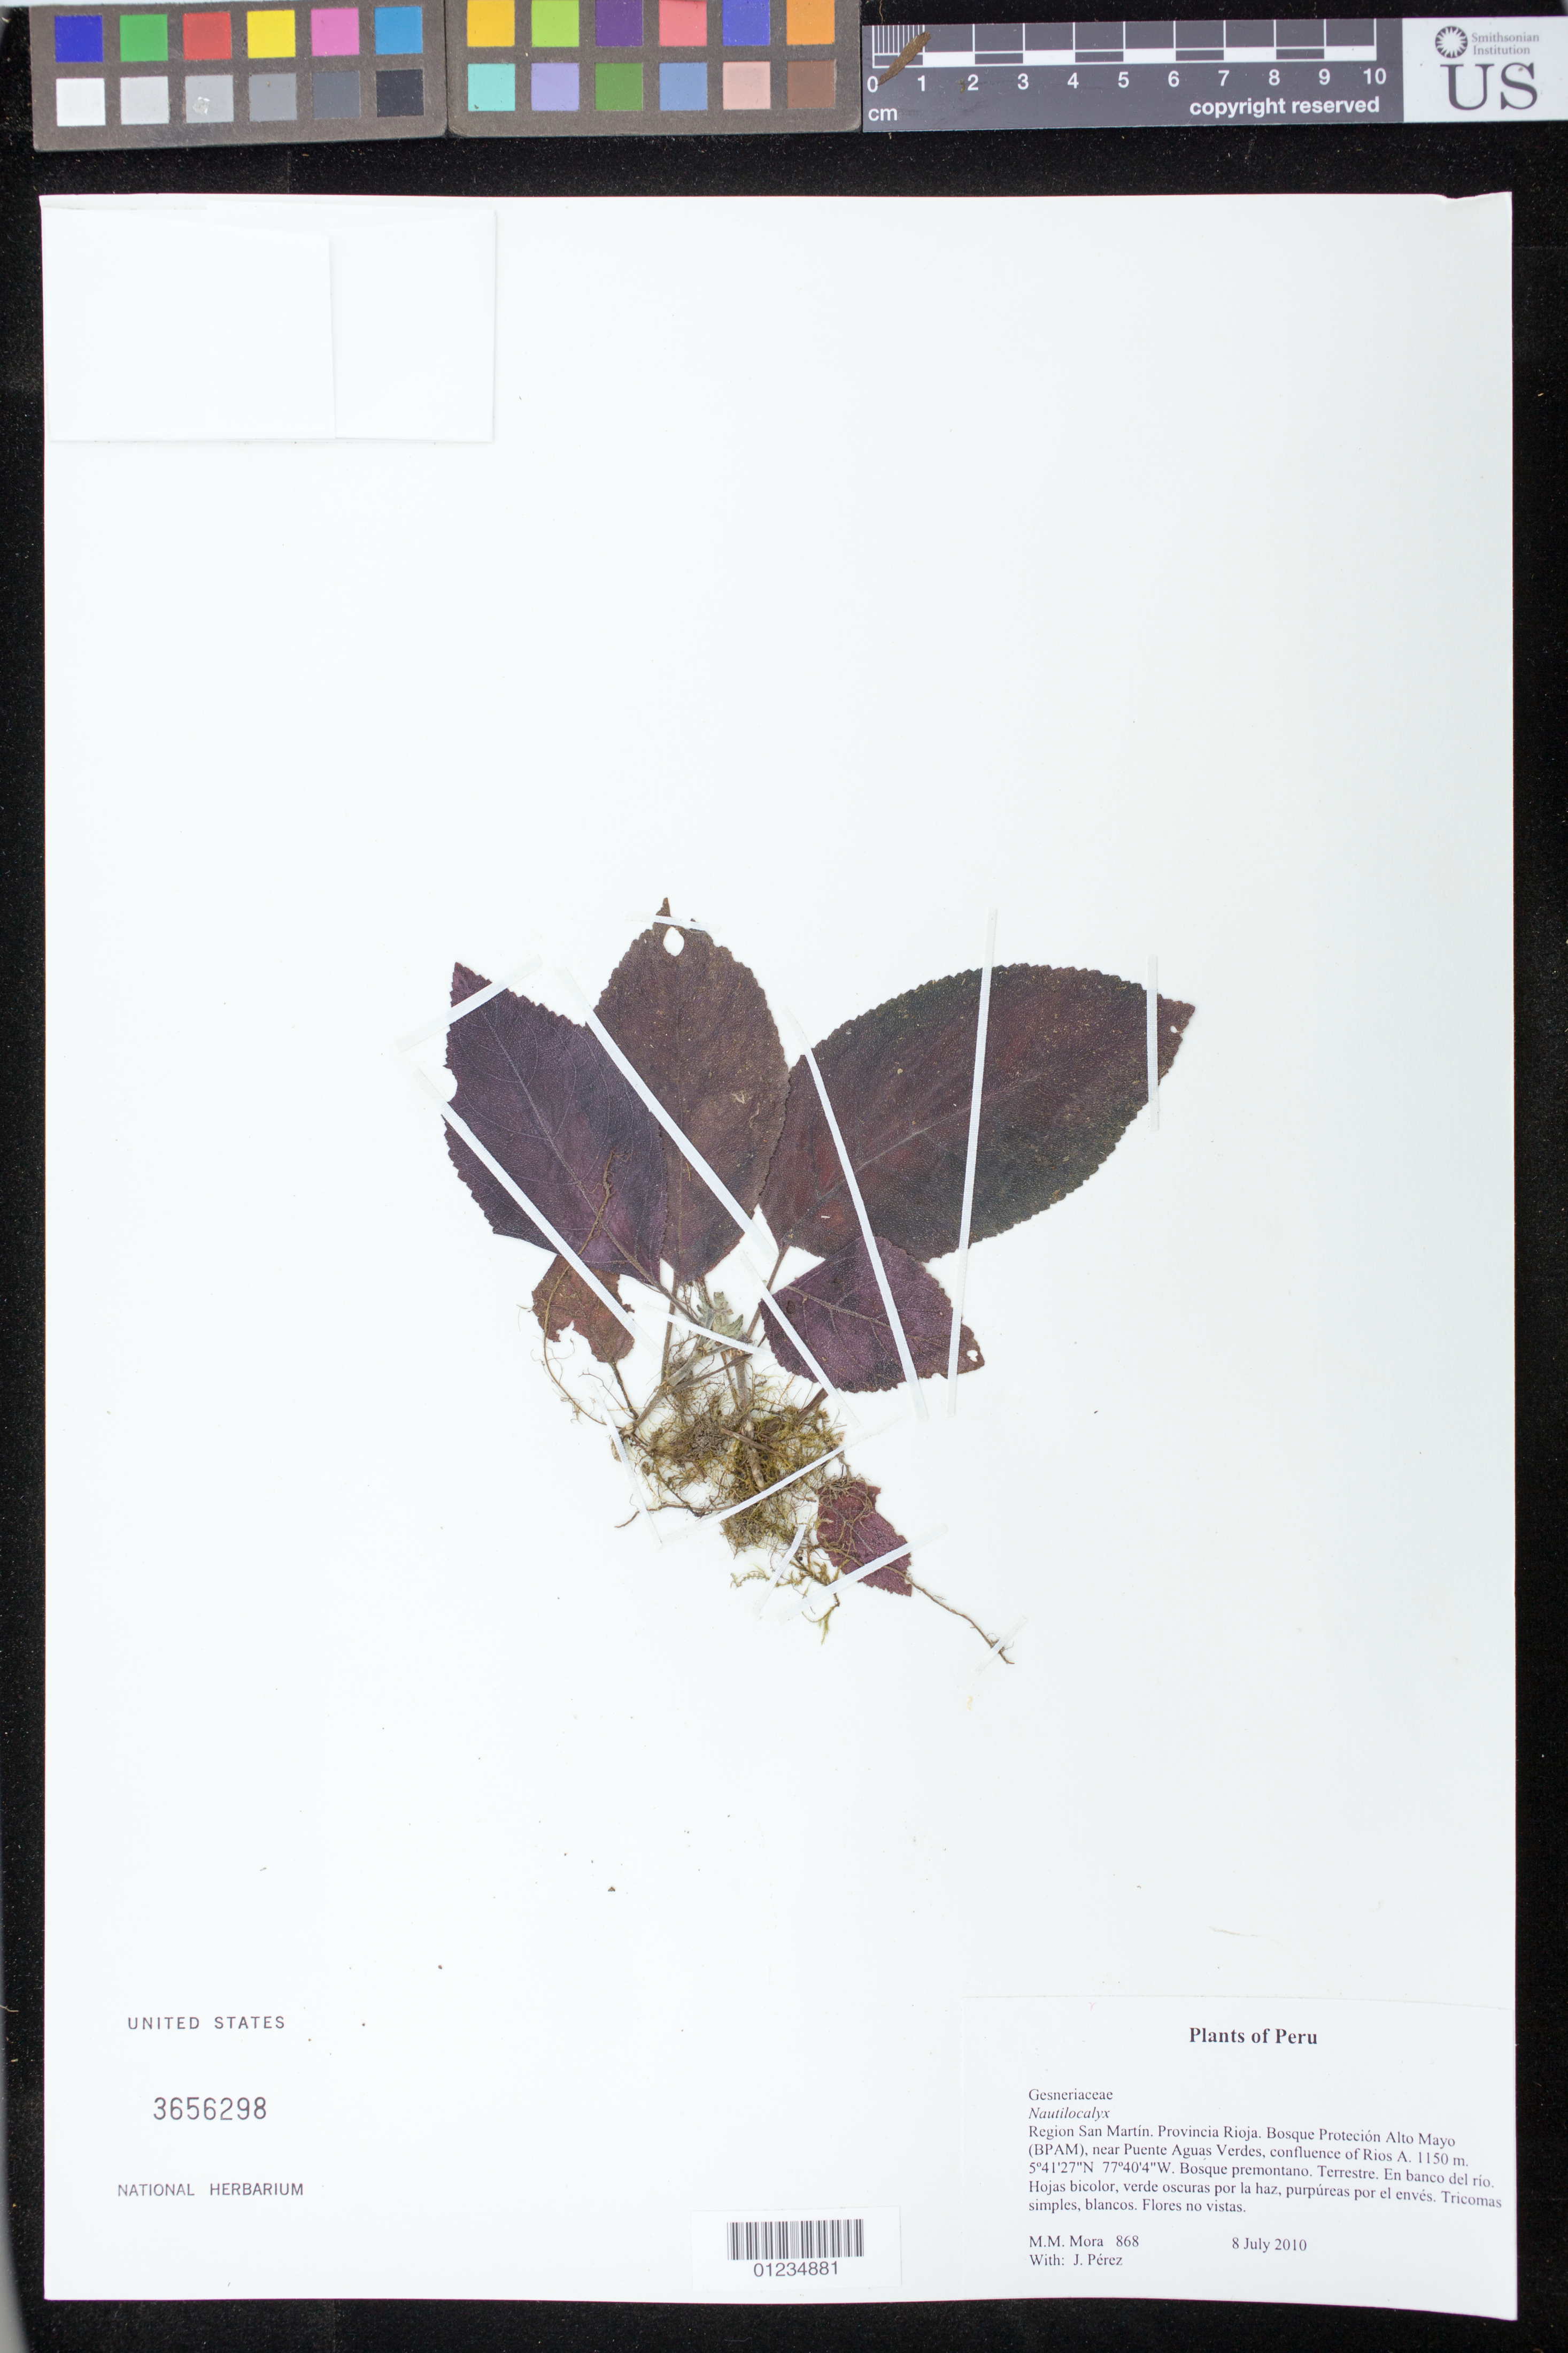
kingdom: Plantae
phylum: Tracheophyta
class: Magnoliopsida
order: Lamiales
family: Gesneriaceae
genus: Nautilocalyx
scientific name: Nautilocalyx sp.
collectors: M. M. Mora & J. Perez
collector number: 868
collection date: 2010-07-08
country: Peru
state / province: San Martín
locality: Provincia Rioja. Bosque Protecion Alto Mayo (BPAM) near Puente Aguas Verdes, confluence of Rios A.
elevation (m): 1150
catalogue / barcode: US 3656298